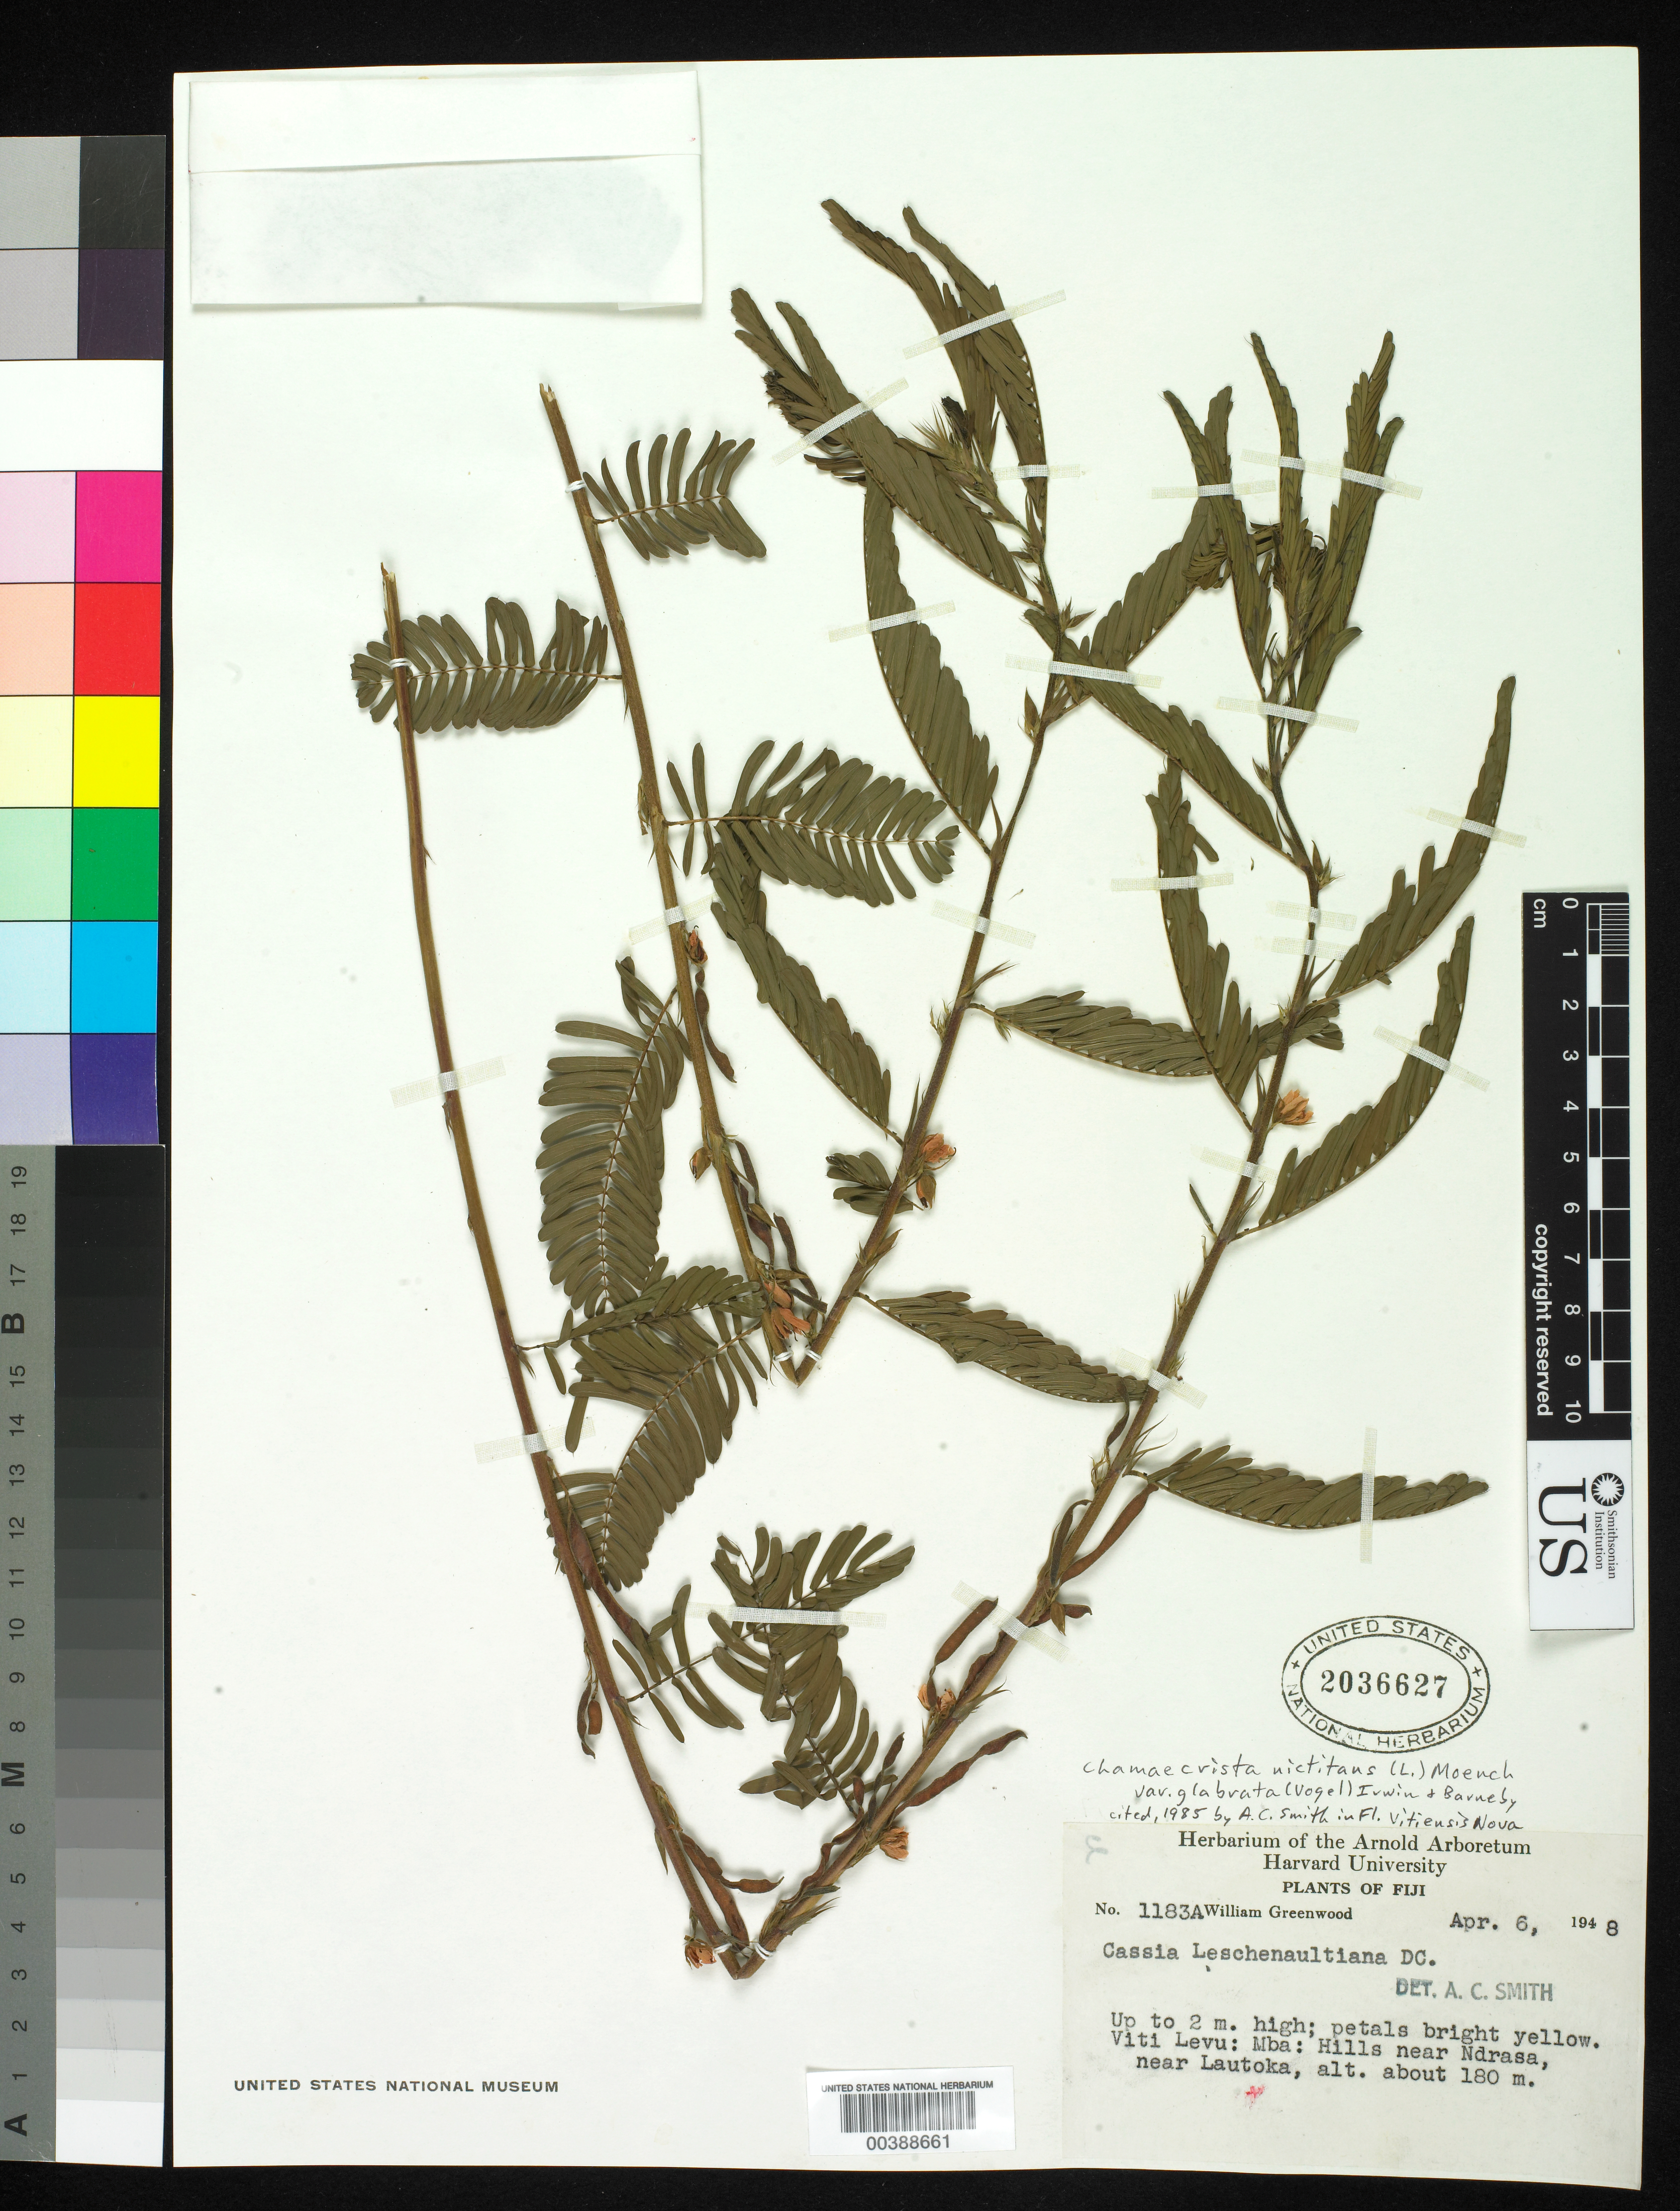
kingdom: Plantae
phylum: Tracheophyta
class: Magnoliopsida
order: Fabales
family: Fabaceae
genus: Chamaecrista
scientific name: Chamaecrista nictitans var. glabrata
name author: (Vogel) H.S. Irwin & Barneby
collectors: W. Greenwood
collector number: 1183a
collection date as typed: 06 Apr 1948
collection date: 1948-04-06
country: Fiji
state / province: Western Division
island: Viti Levu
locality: Hills near ndrasa, near lautoka.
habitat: Hills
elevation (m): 180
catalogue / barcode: US 2036627